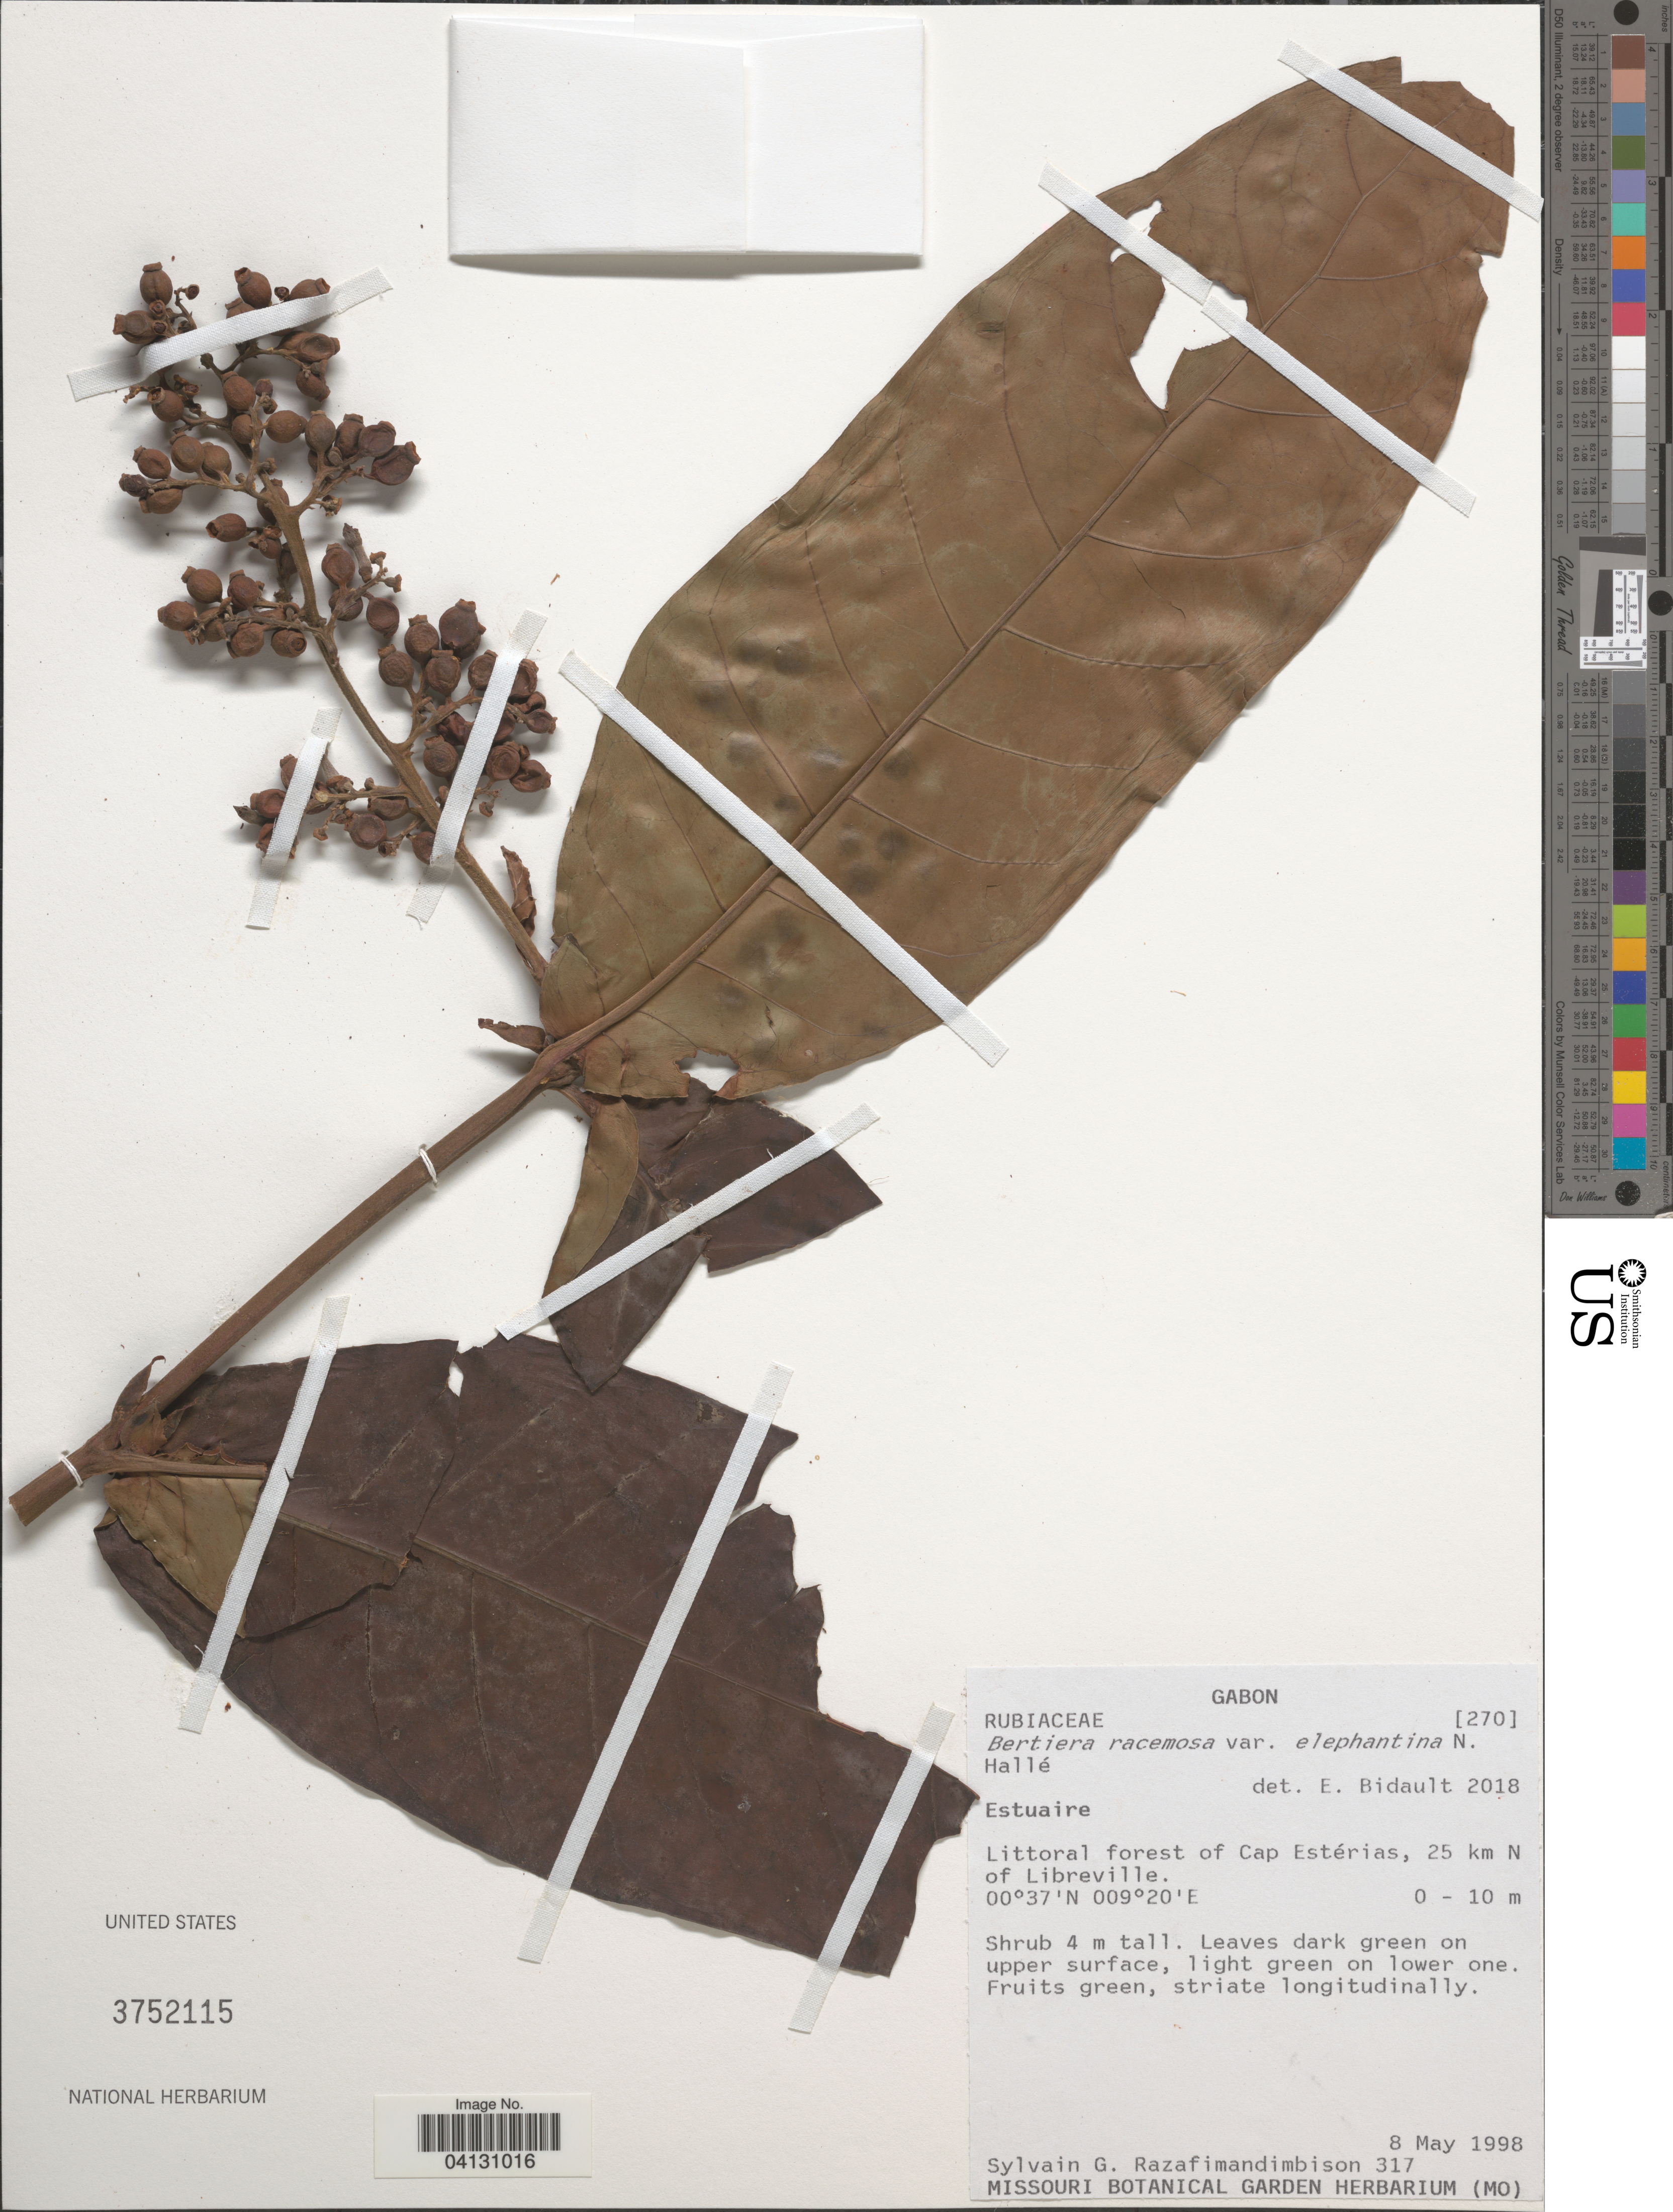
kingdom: Plantae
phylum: Tracheophyta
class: Magnoliopsida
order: Gentianales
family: Rubiaceae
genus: Bertiera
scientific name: Bertiera racemosa var. elephantina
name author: N. Hallé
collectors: S. Razafimandimbison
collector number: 317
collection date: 1998-05-08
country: Gabon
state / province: Estuaire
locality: Littoral forest of Cap Estérias, 25 km N of Libreville.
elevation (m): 0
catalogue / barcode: US 3752115